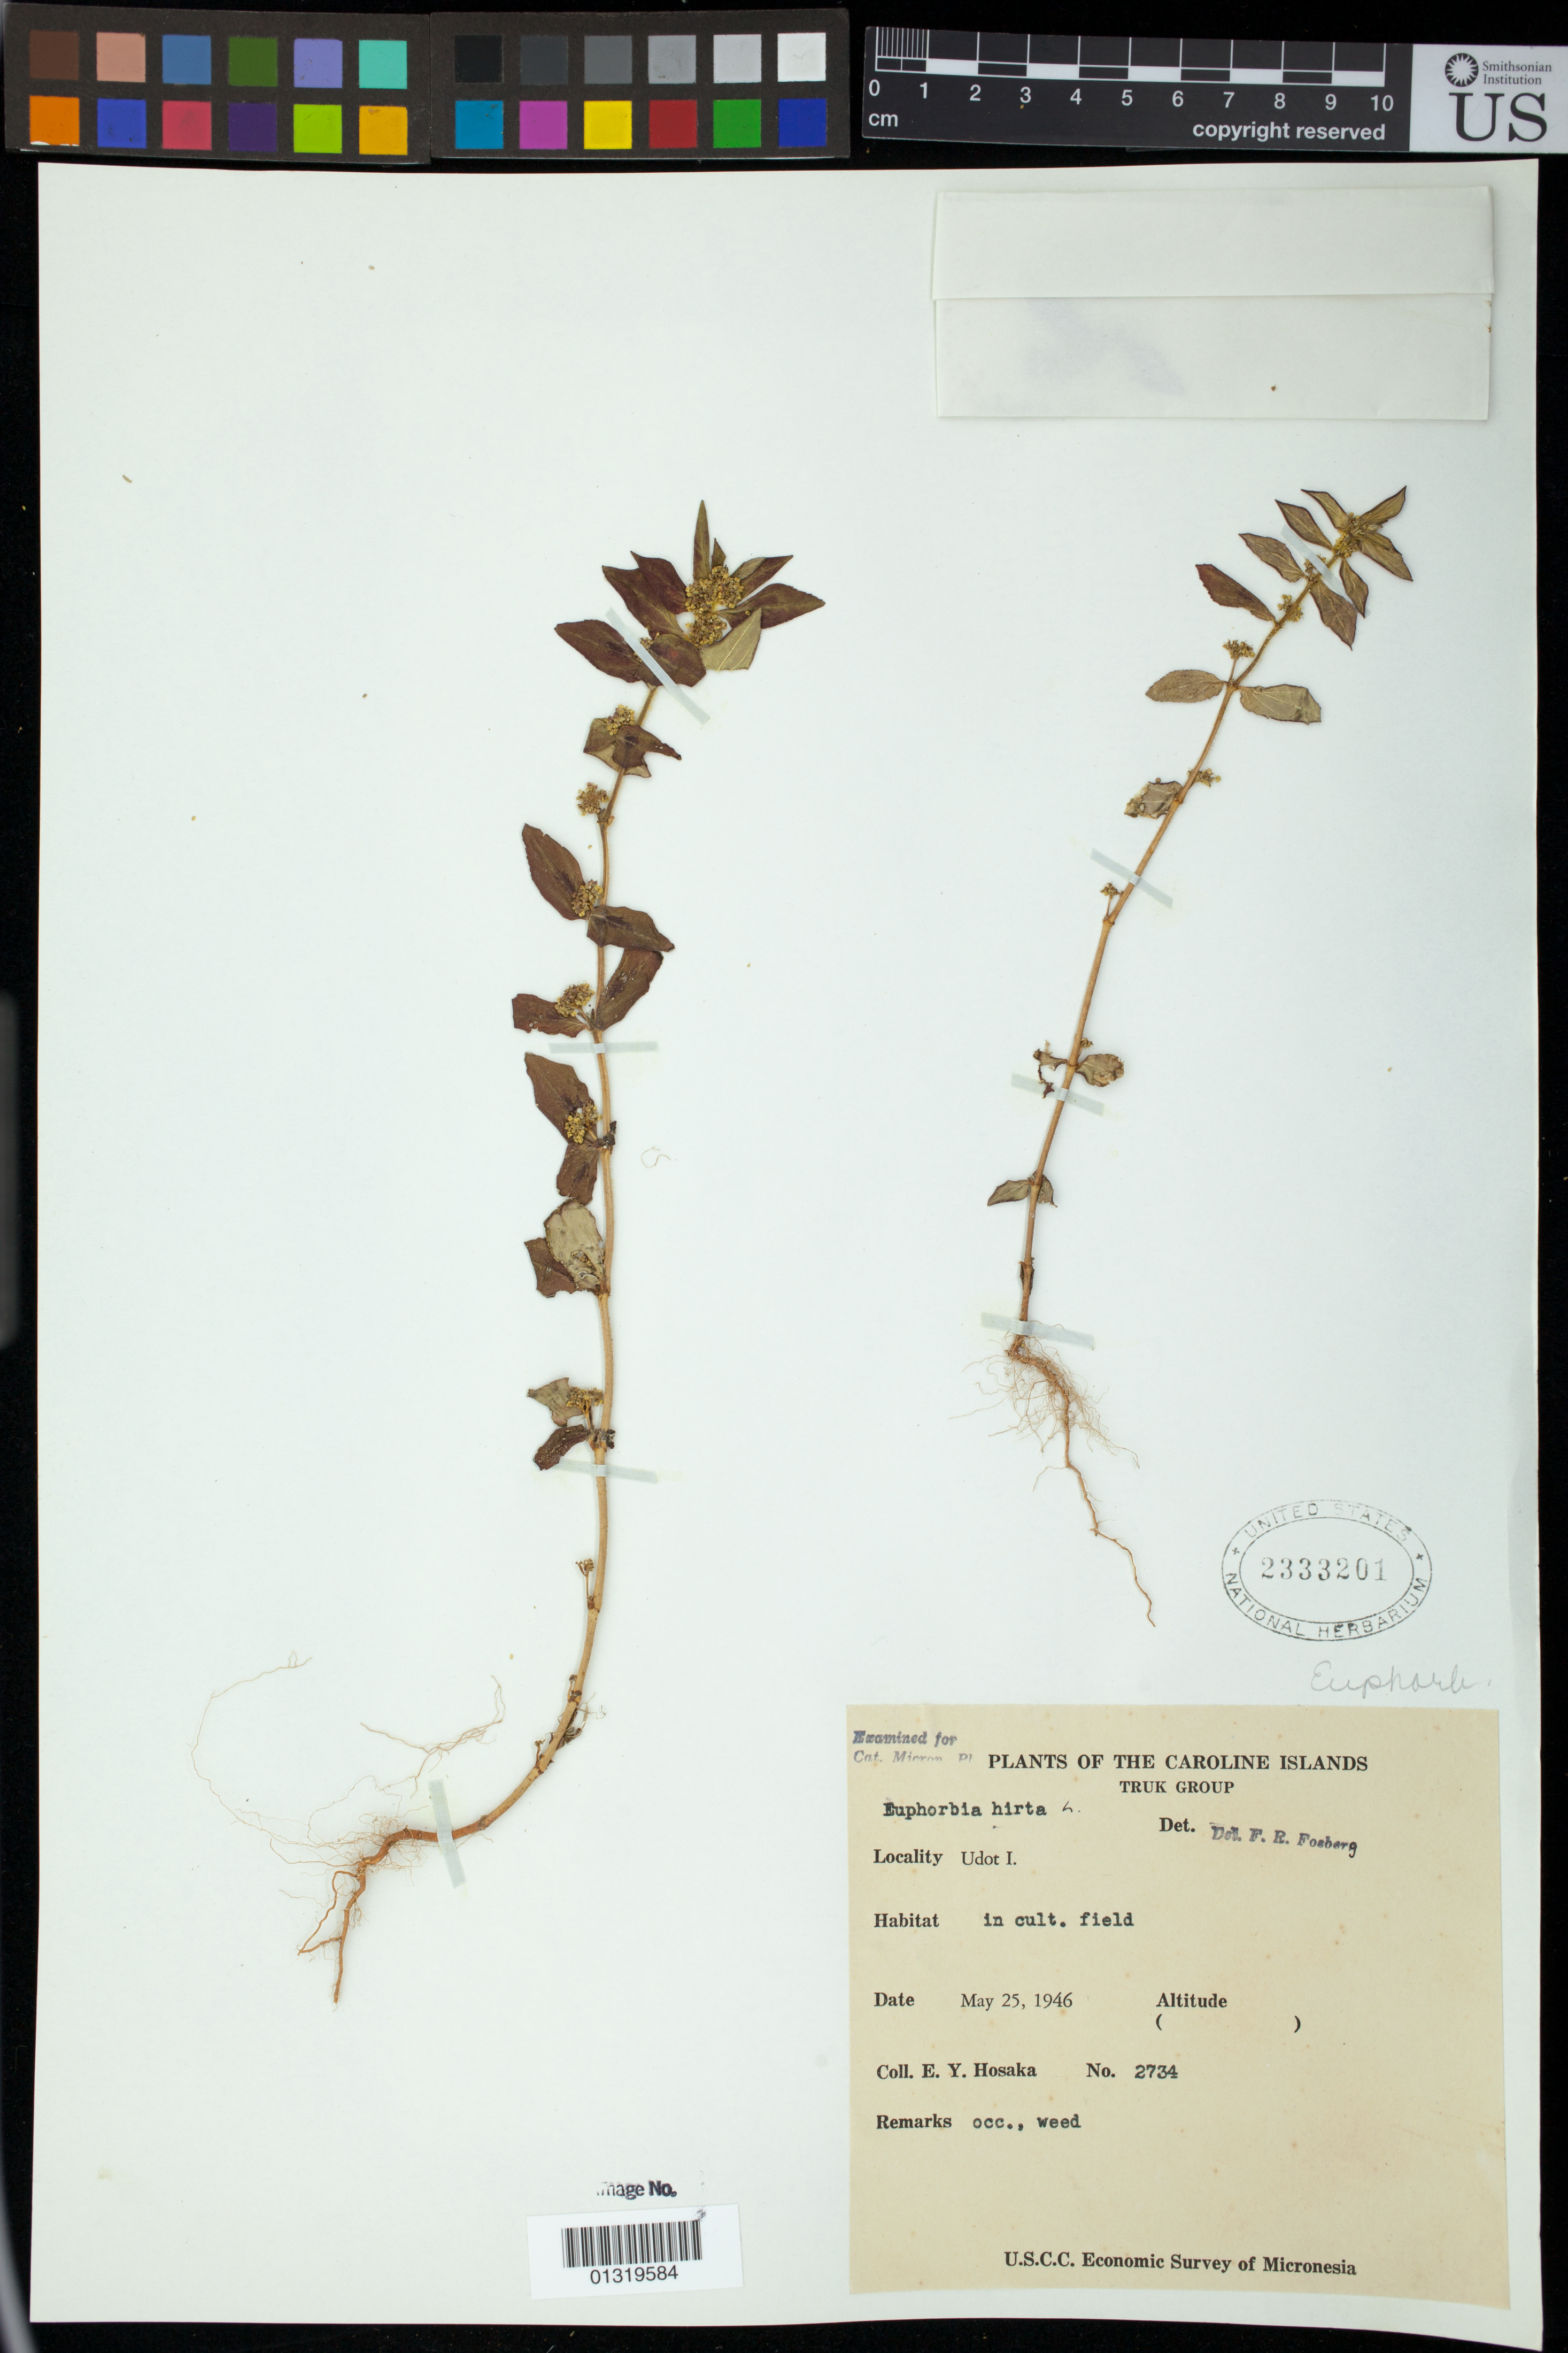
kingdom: Plantae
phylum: Tracheophyta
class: Magnoliopsida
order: Malpighiales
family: Euphorbiaceae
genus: Euphorbia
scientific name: Euphorbia hirta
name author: L.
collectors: E. Y. Hosaka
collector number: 2734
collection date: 1946-05-25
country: Micronesia, Federated States of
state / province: Truk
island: Udot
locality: Udot I.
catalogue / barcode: US 2333201